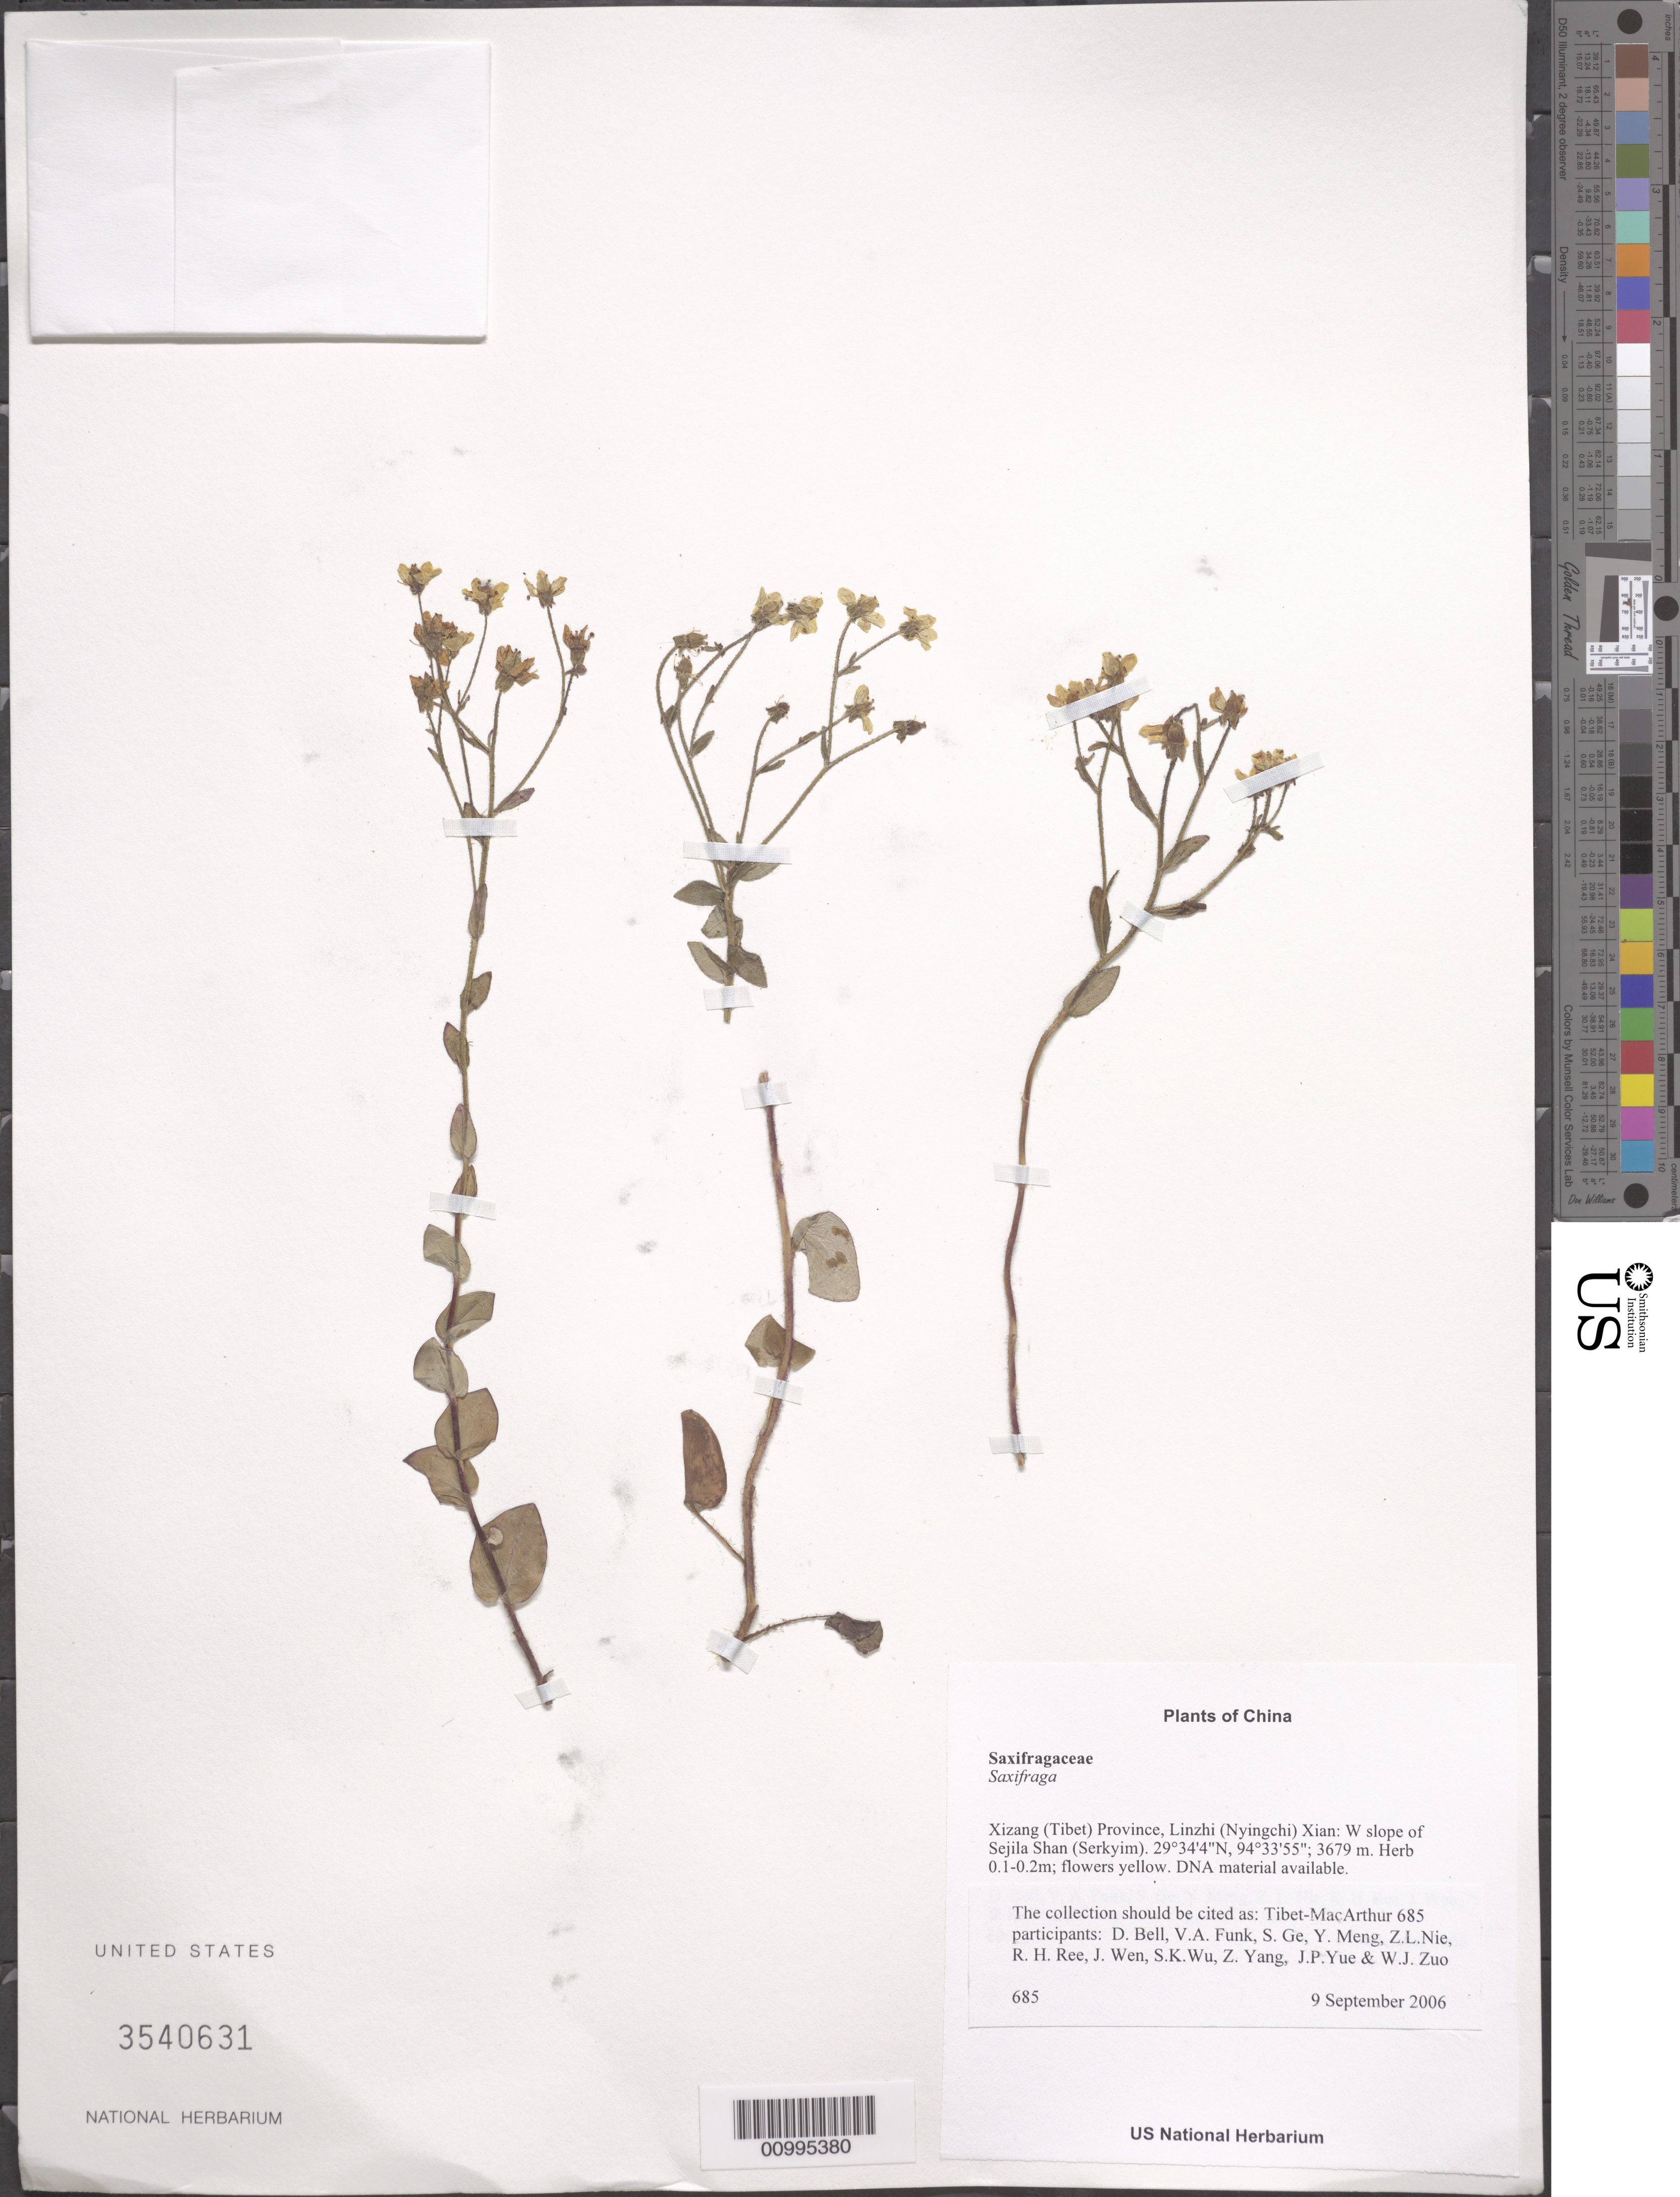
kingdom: Plantae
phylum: Tracheophyta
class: Magnoliopsida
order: Saxifragales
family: Saxifragaceae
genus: Saxifraga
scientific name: Saxifraga sp.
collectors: Tibet-MacArthur, D. A. Bell, V. Funk, S. Ge, Y. Meng, Z. Nie, R. Ree, J. Wen, S. K. Wu, Z. Yang, J. Yue & W. Zuo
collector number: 685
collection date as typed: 09 Sep 2006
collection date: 2006-09-09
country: China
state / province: Xizang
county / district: Linzhi (Nyingchi) Xian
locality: W slope of Sejila Shan (Serkyim).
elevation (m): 3679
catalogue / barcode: US 3540631